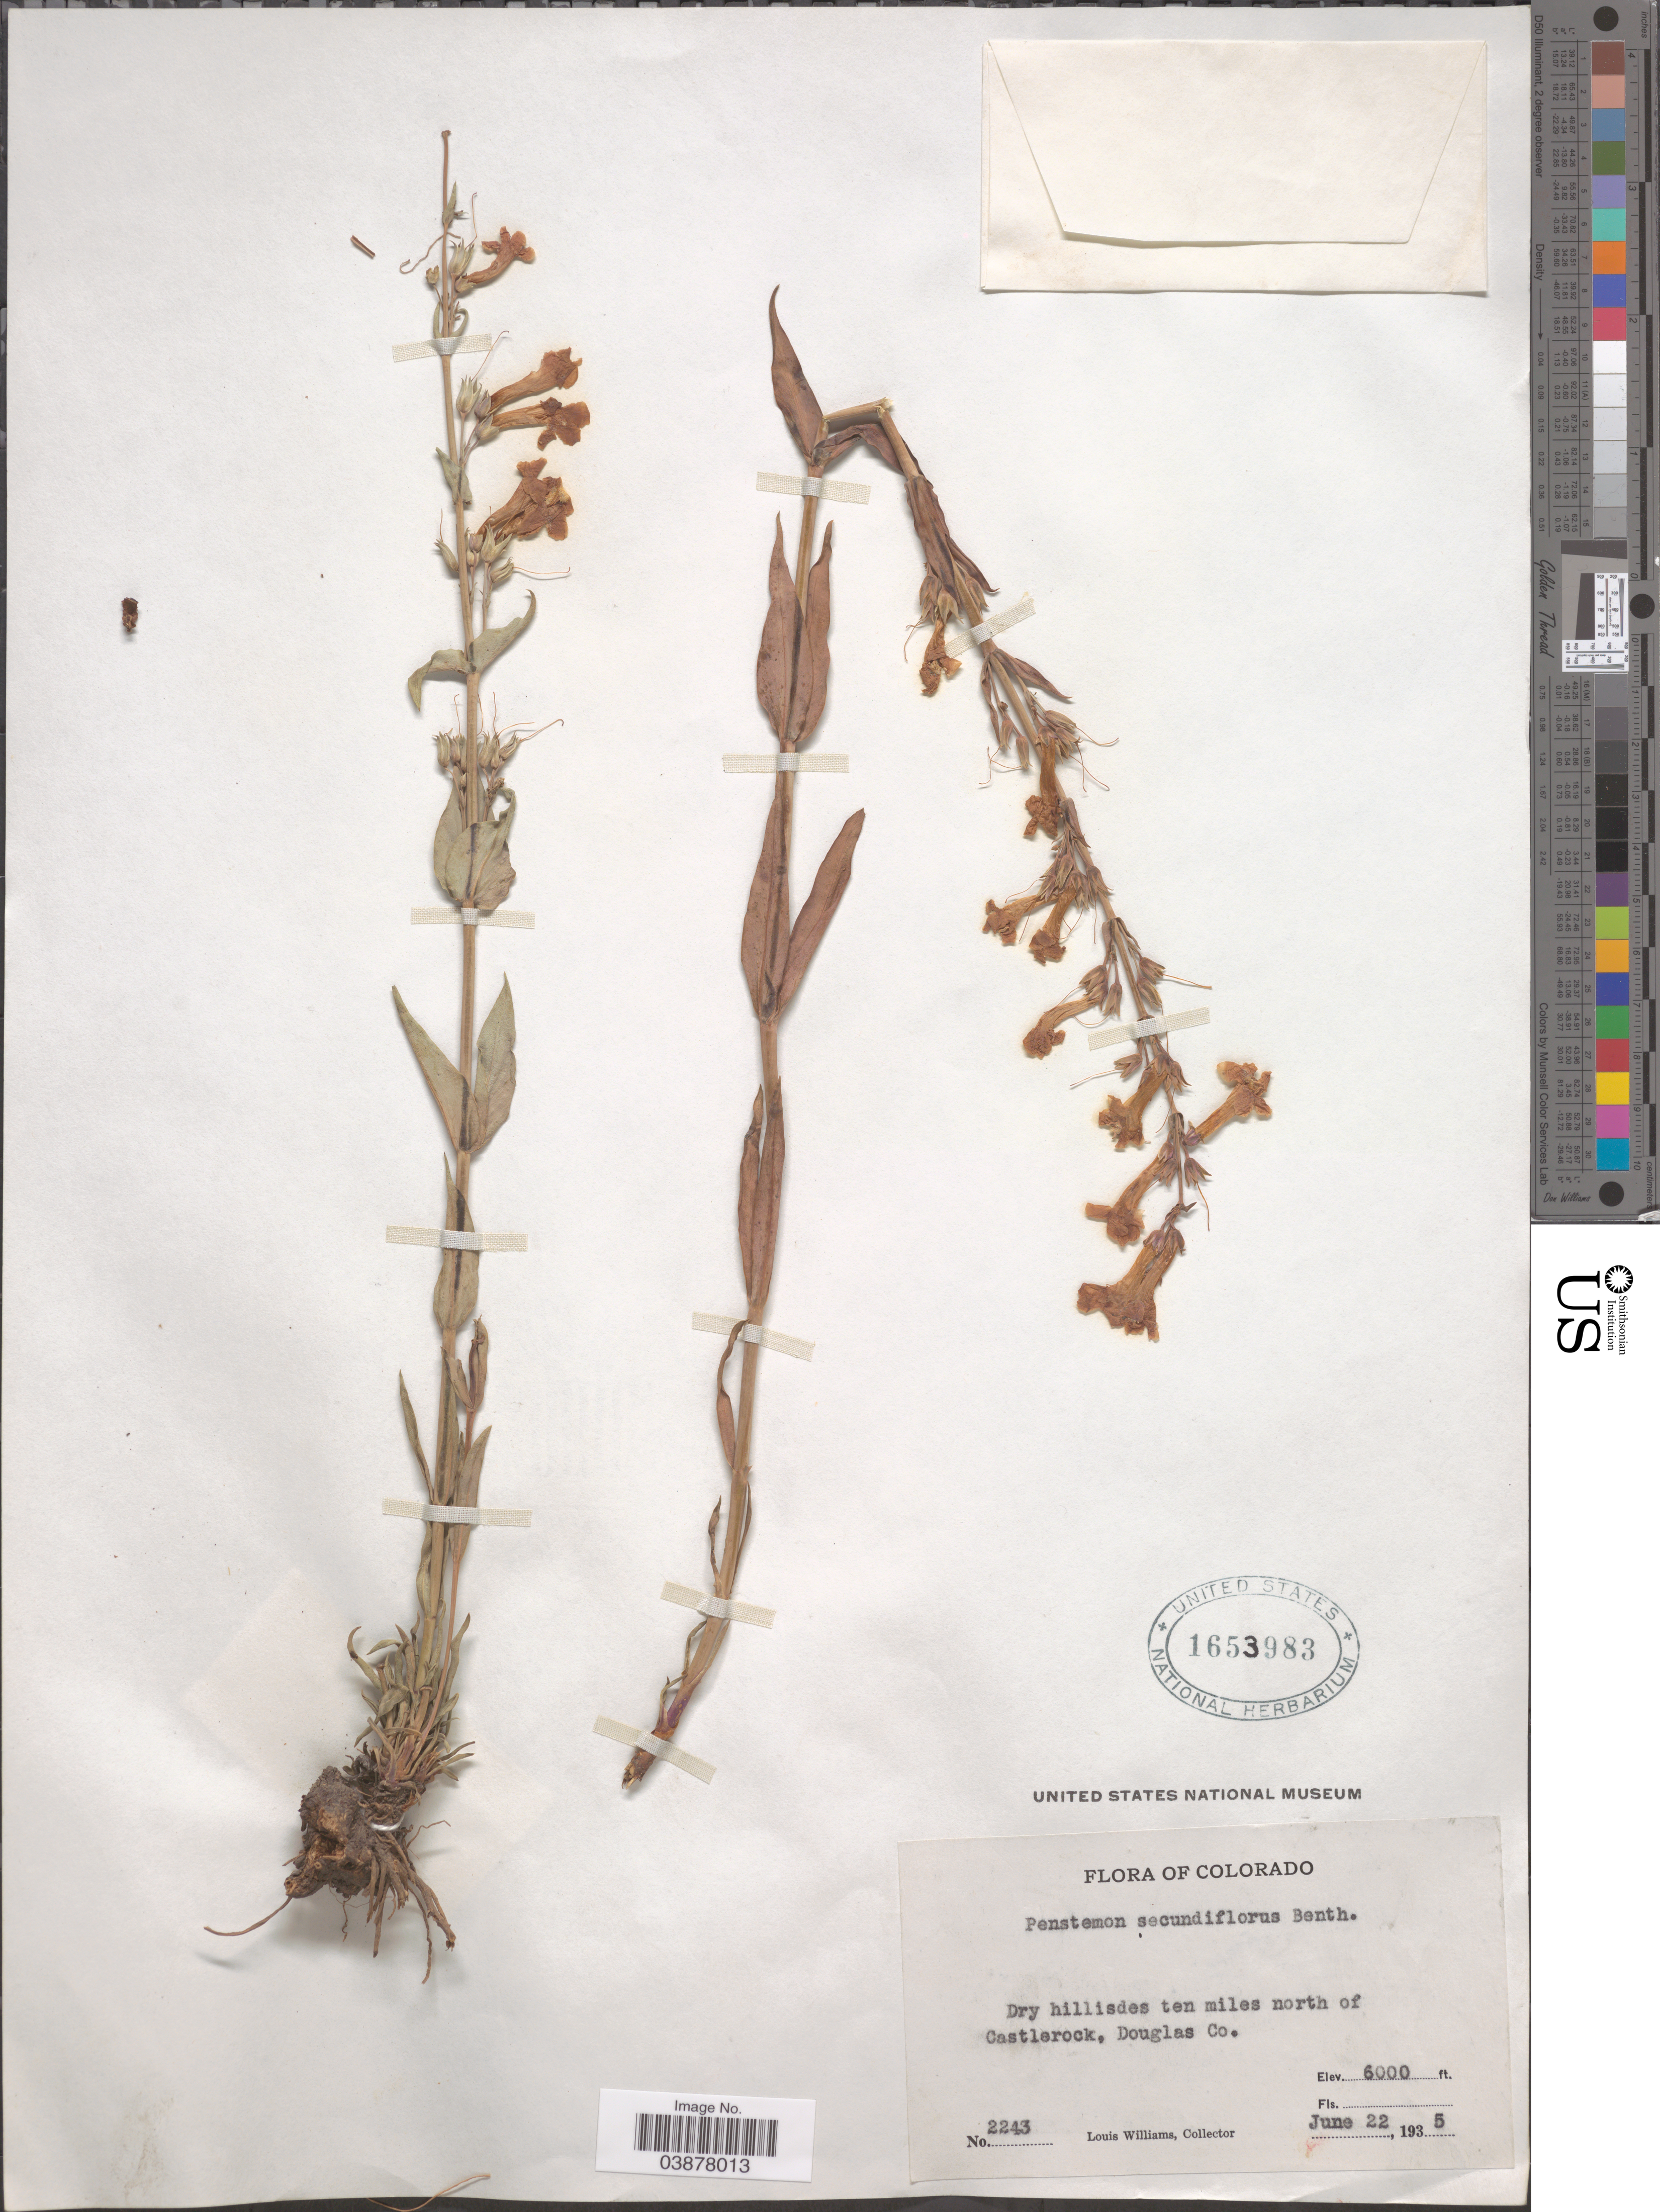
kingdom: Plantae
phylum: Tracheophyta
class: Magnoliopsida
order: Lamiales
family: Plantaginaceae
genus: Penstemon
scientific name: Penstemon secundiflorus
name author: Benth.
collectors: L. G. Williams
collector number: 2243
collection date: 1935-06-22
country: United States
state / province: Colorado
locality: Dry hillsides ten miles north of Castlerock, Douglas Co.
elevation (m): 1829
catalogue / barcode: US 1653983